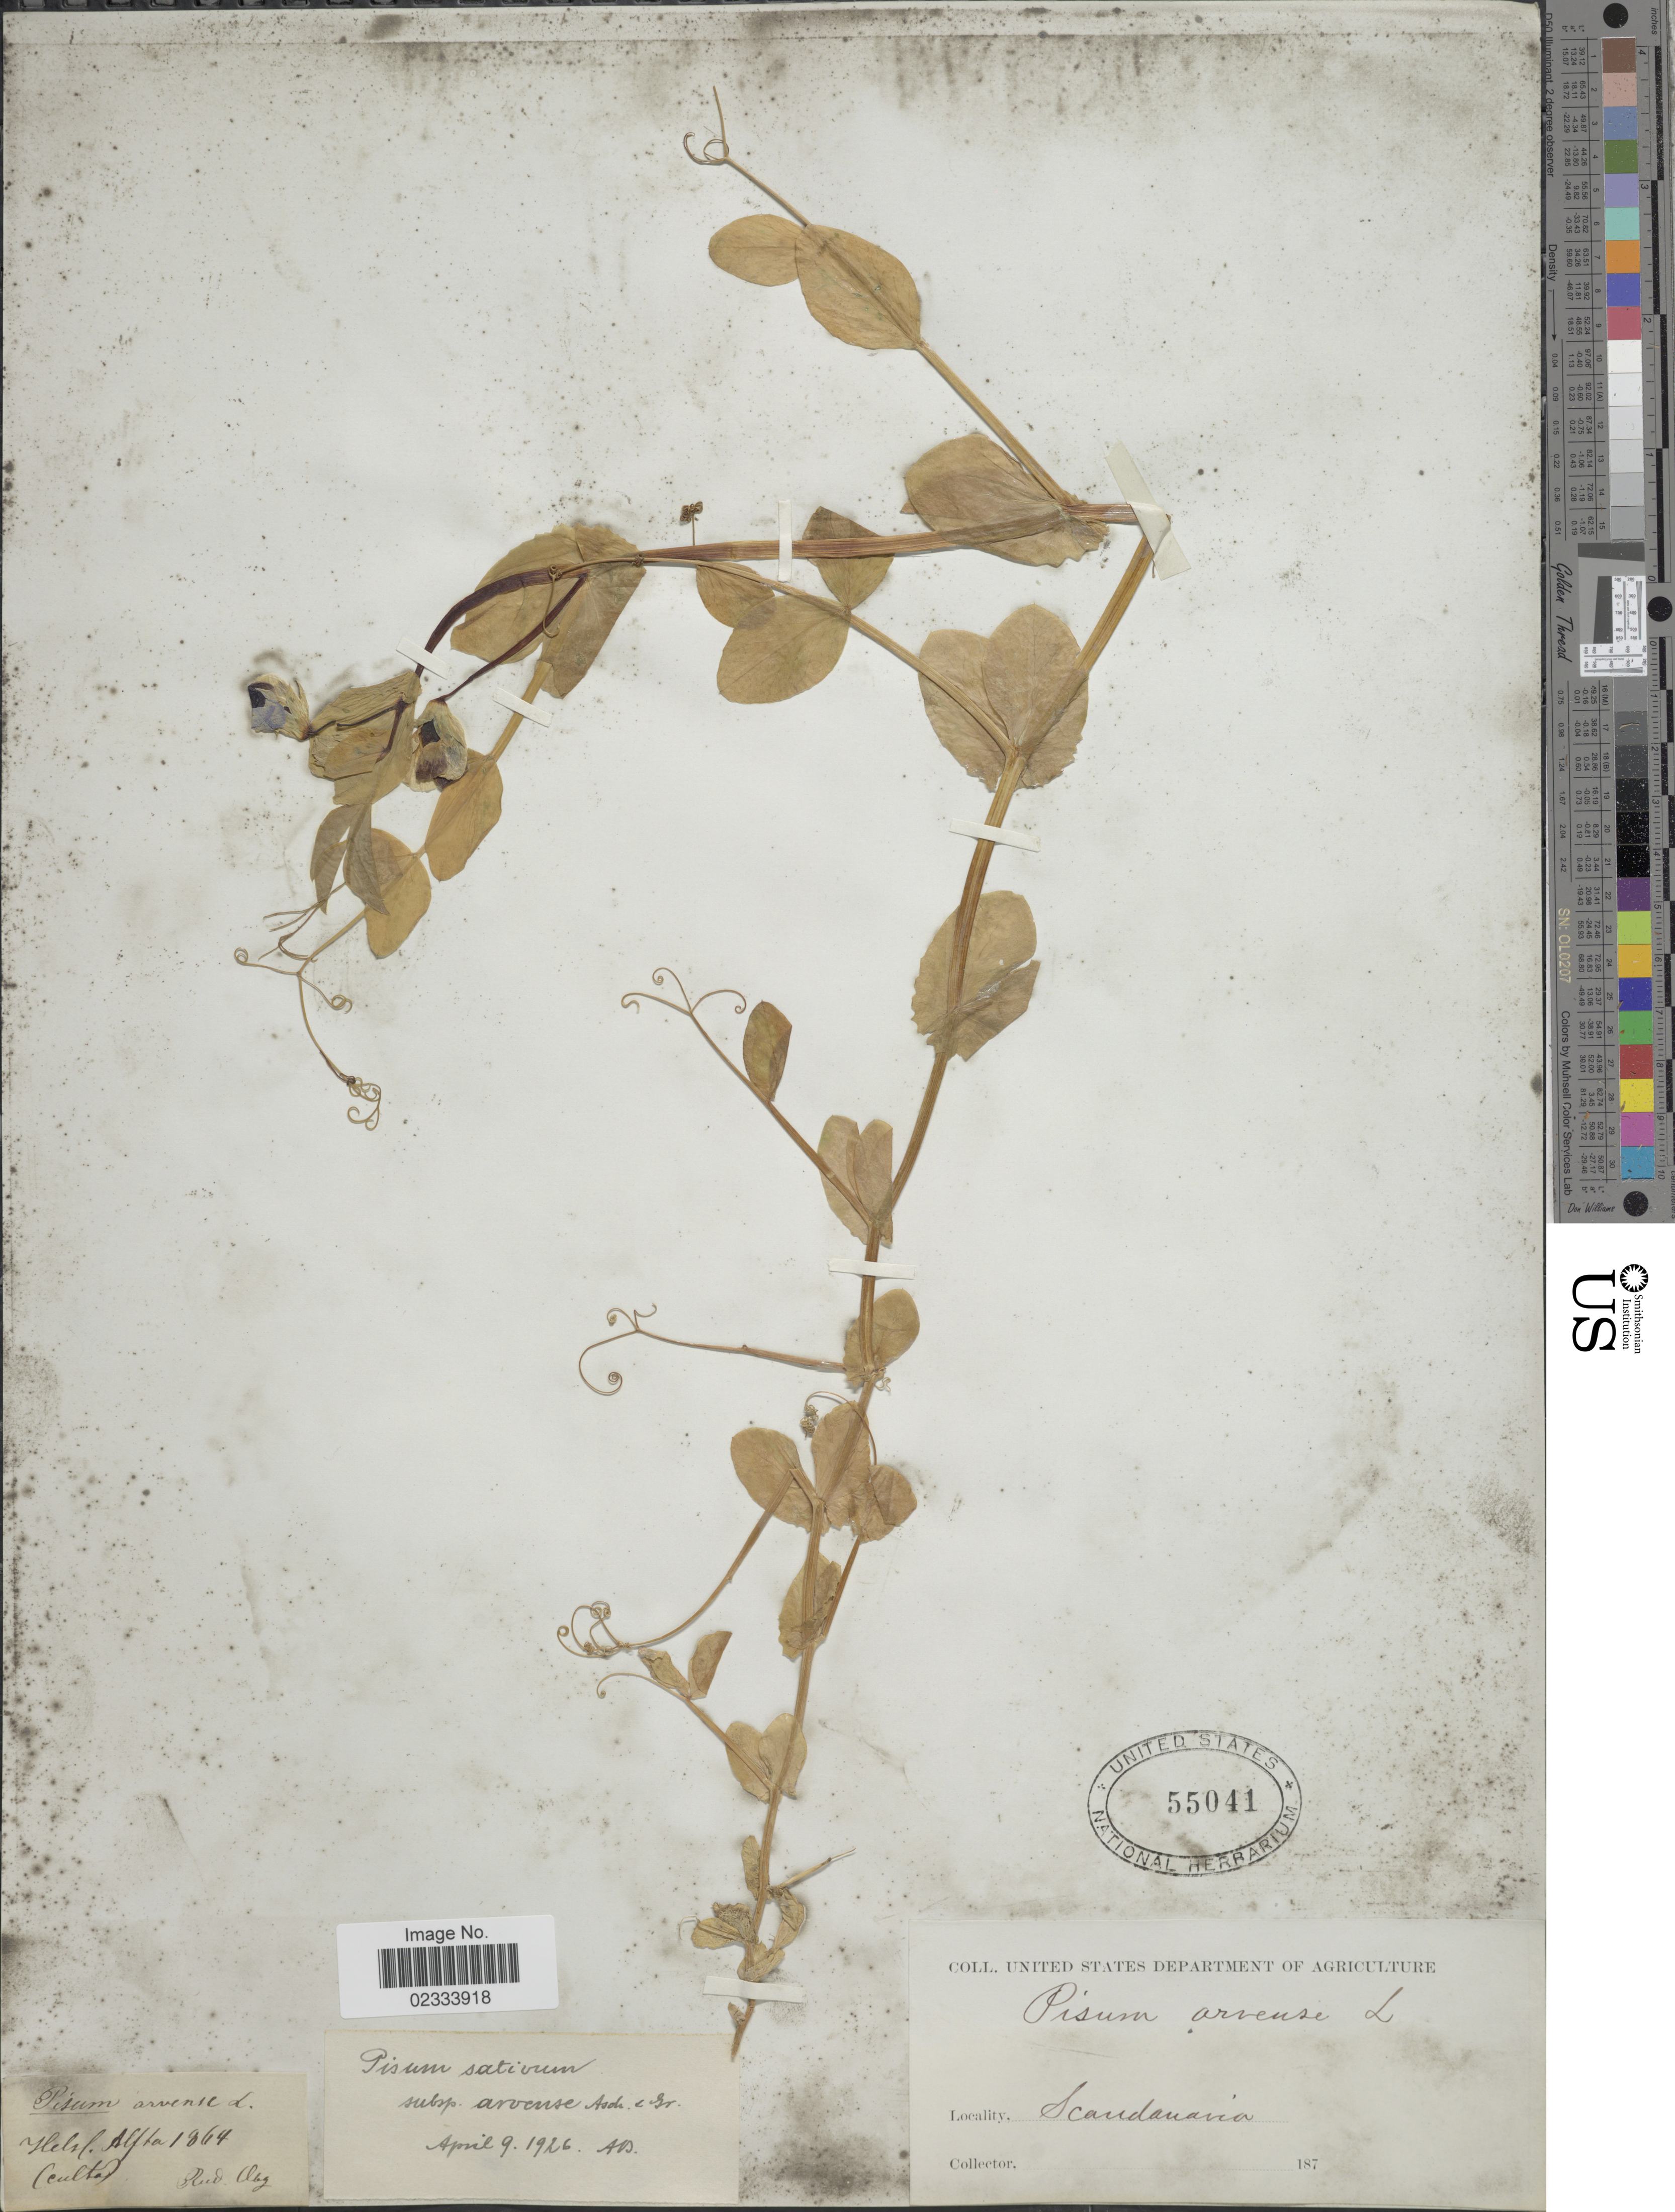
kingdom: Plantae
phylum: Tracheophyta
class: Magnoliopsida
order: Fabales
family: Fabaceae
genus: Pisum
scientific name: Pisum sativum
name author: L.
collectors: R. Obg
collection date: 1864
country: Sweden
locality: Helsl. Alfta, Scandanavia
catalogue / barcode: US 55041